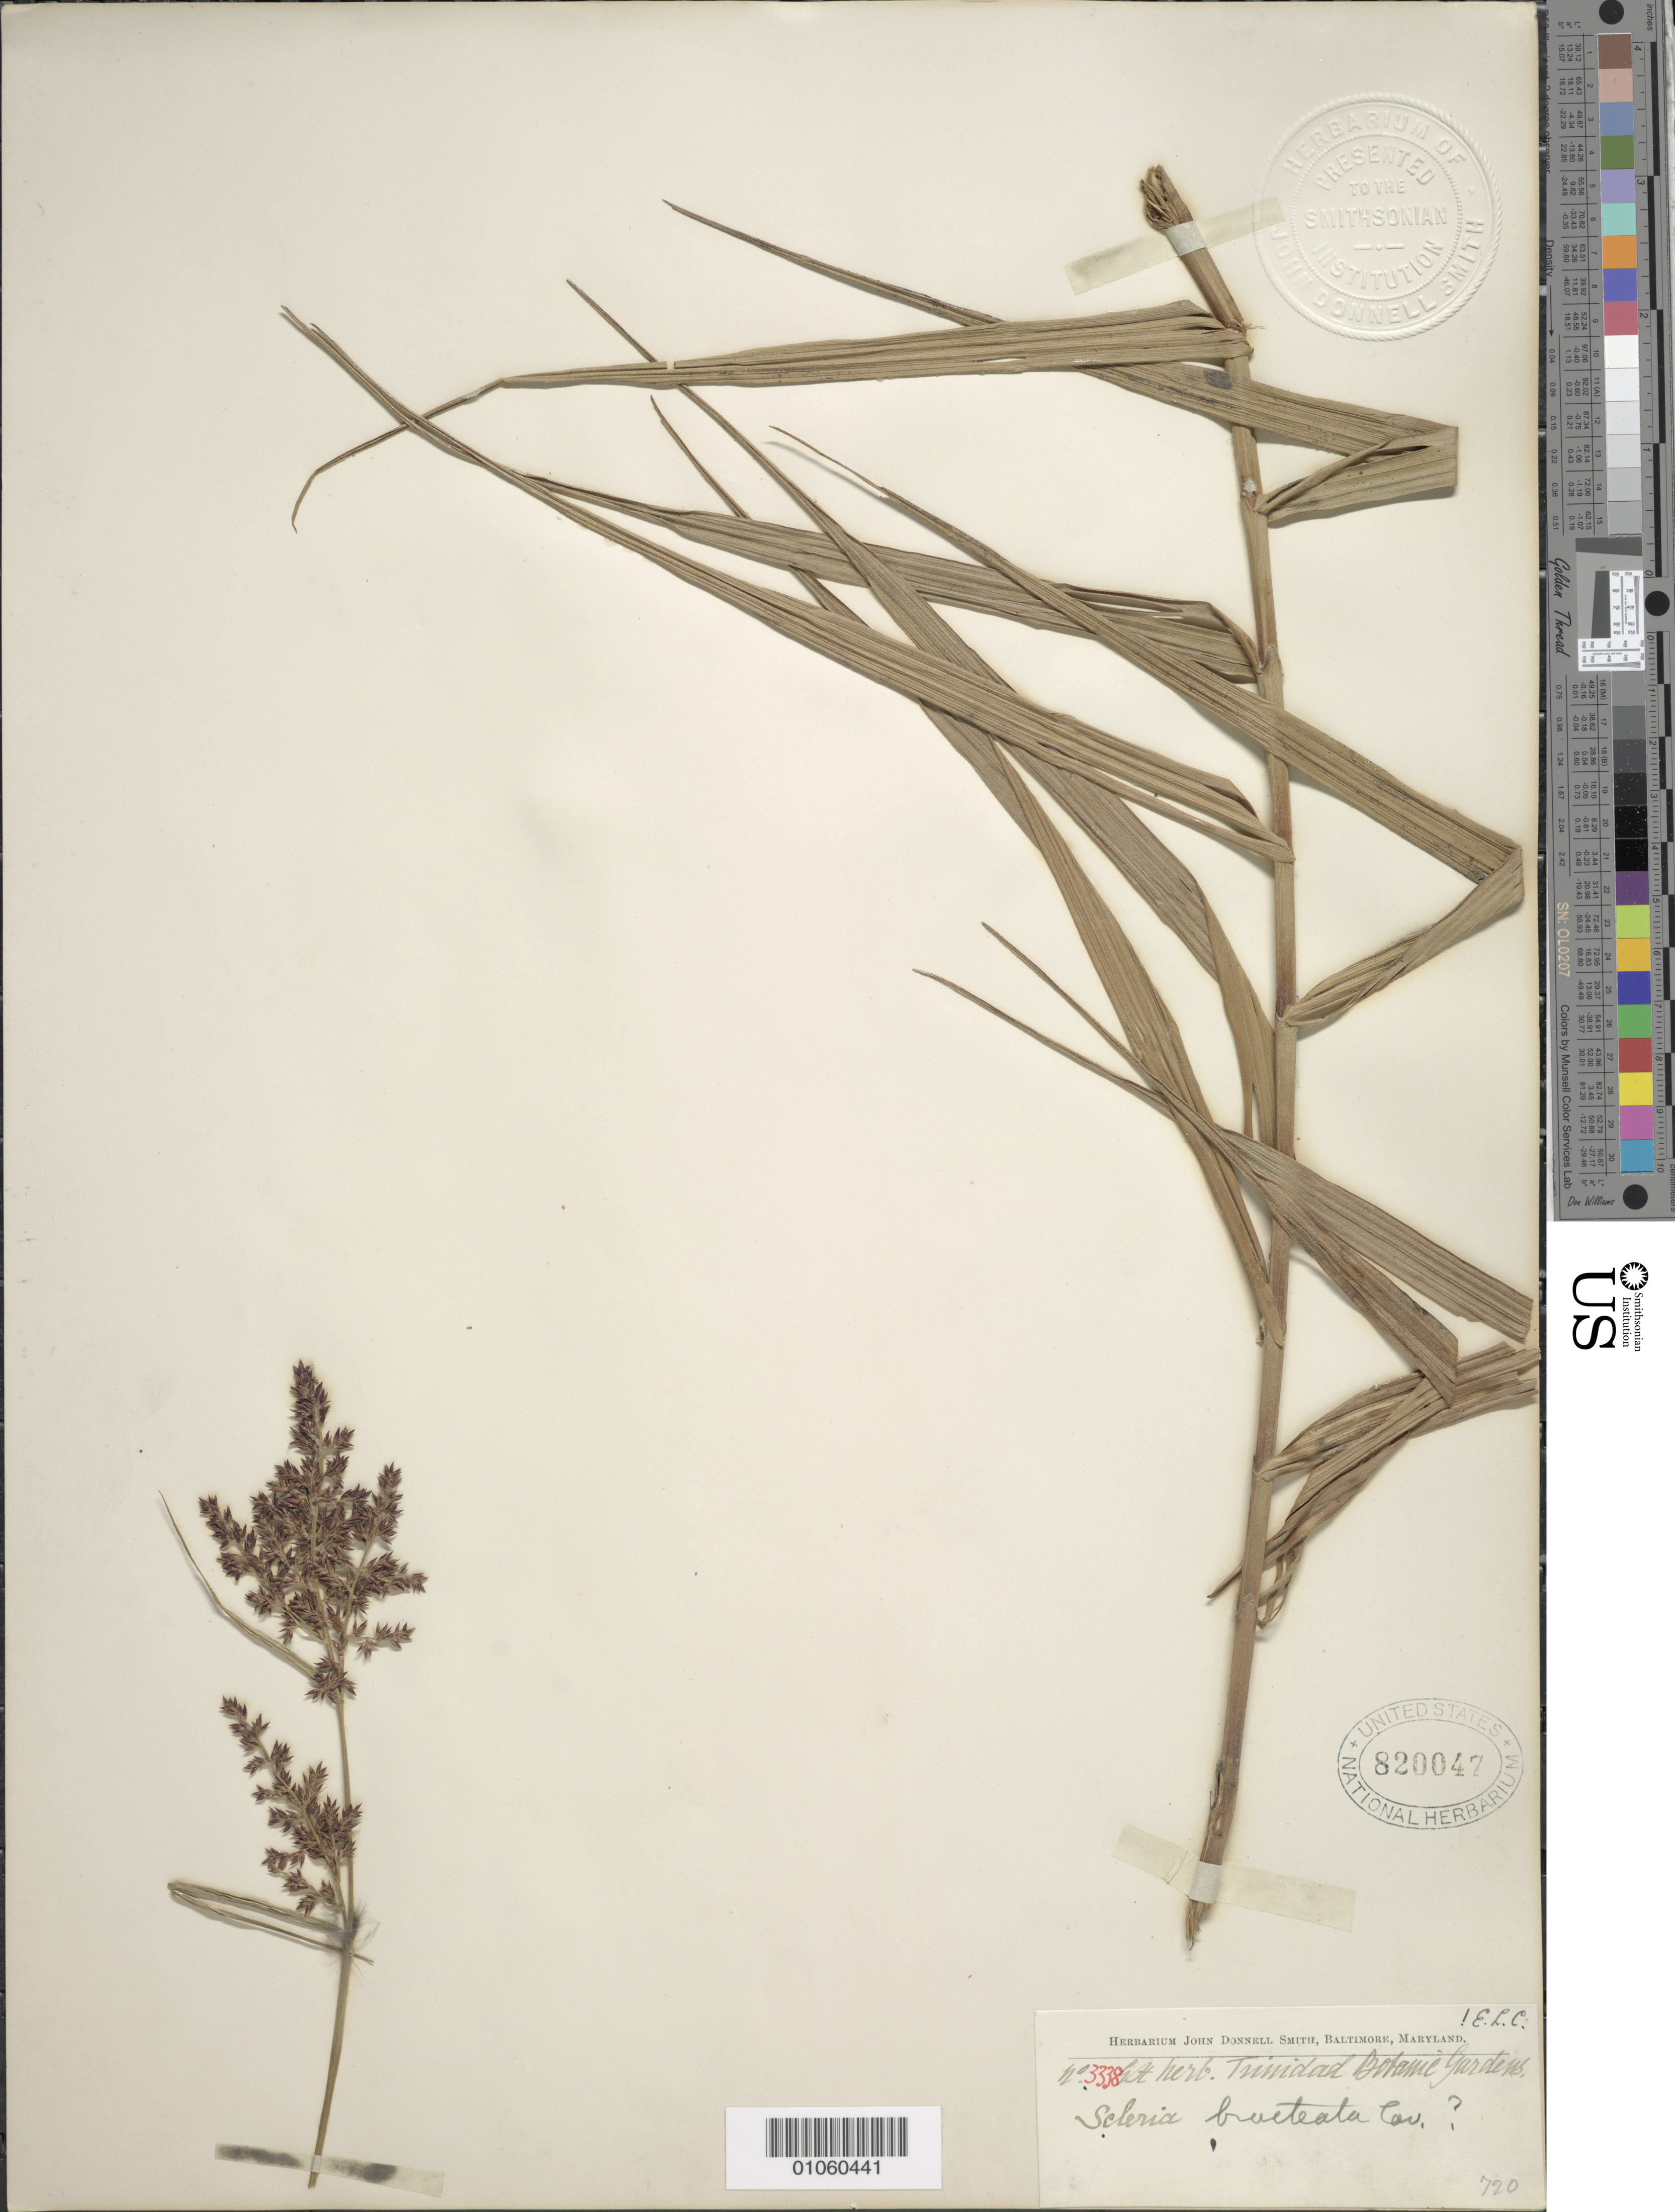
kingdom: Plantae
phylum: Tracheophyta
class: Liliopsida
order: Poales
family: Cyperaceae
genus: Scleria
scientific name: Scleria bracteata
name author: Cav.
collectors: ex herb. Bot. Gard. Trinidad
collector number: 3338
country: Trinidad and Tobago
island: Trinidad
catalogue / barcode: US 820047